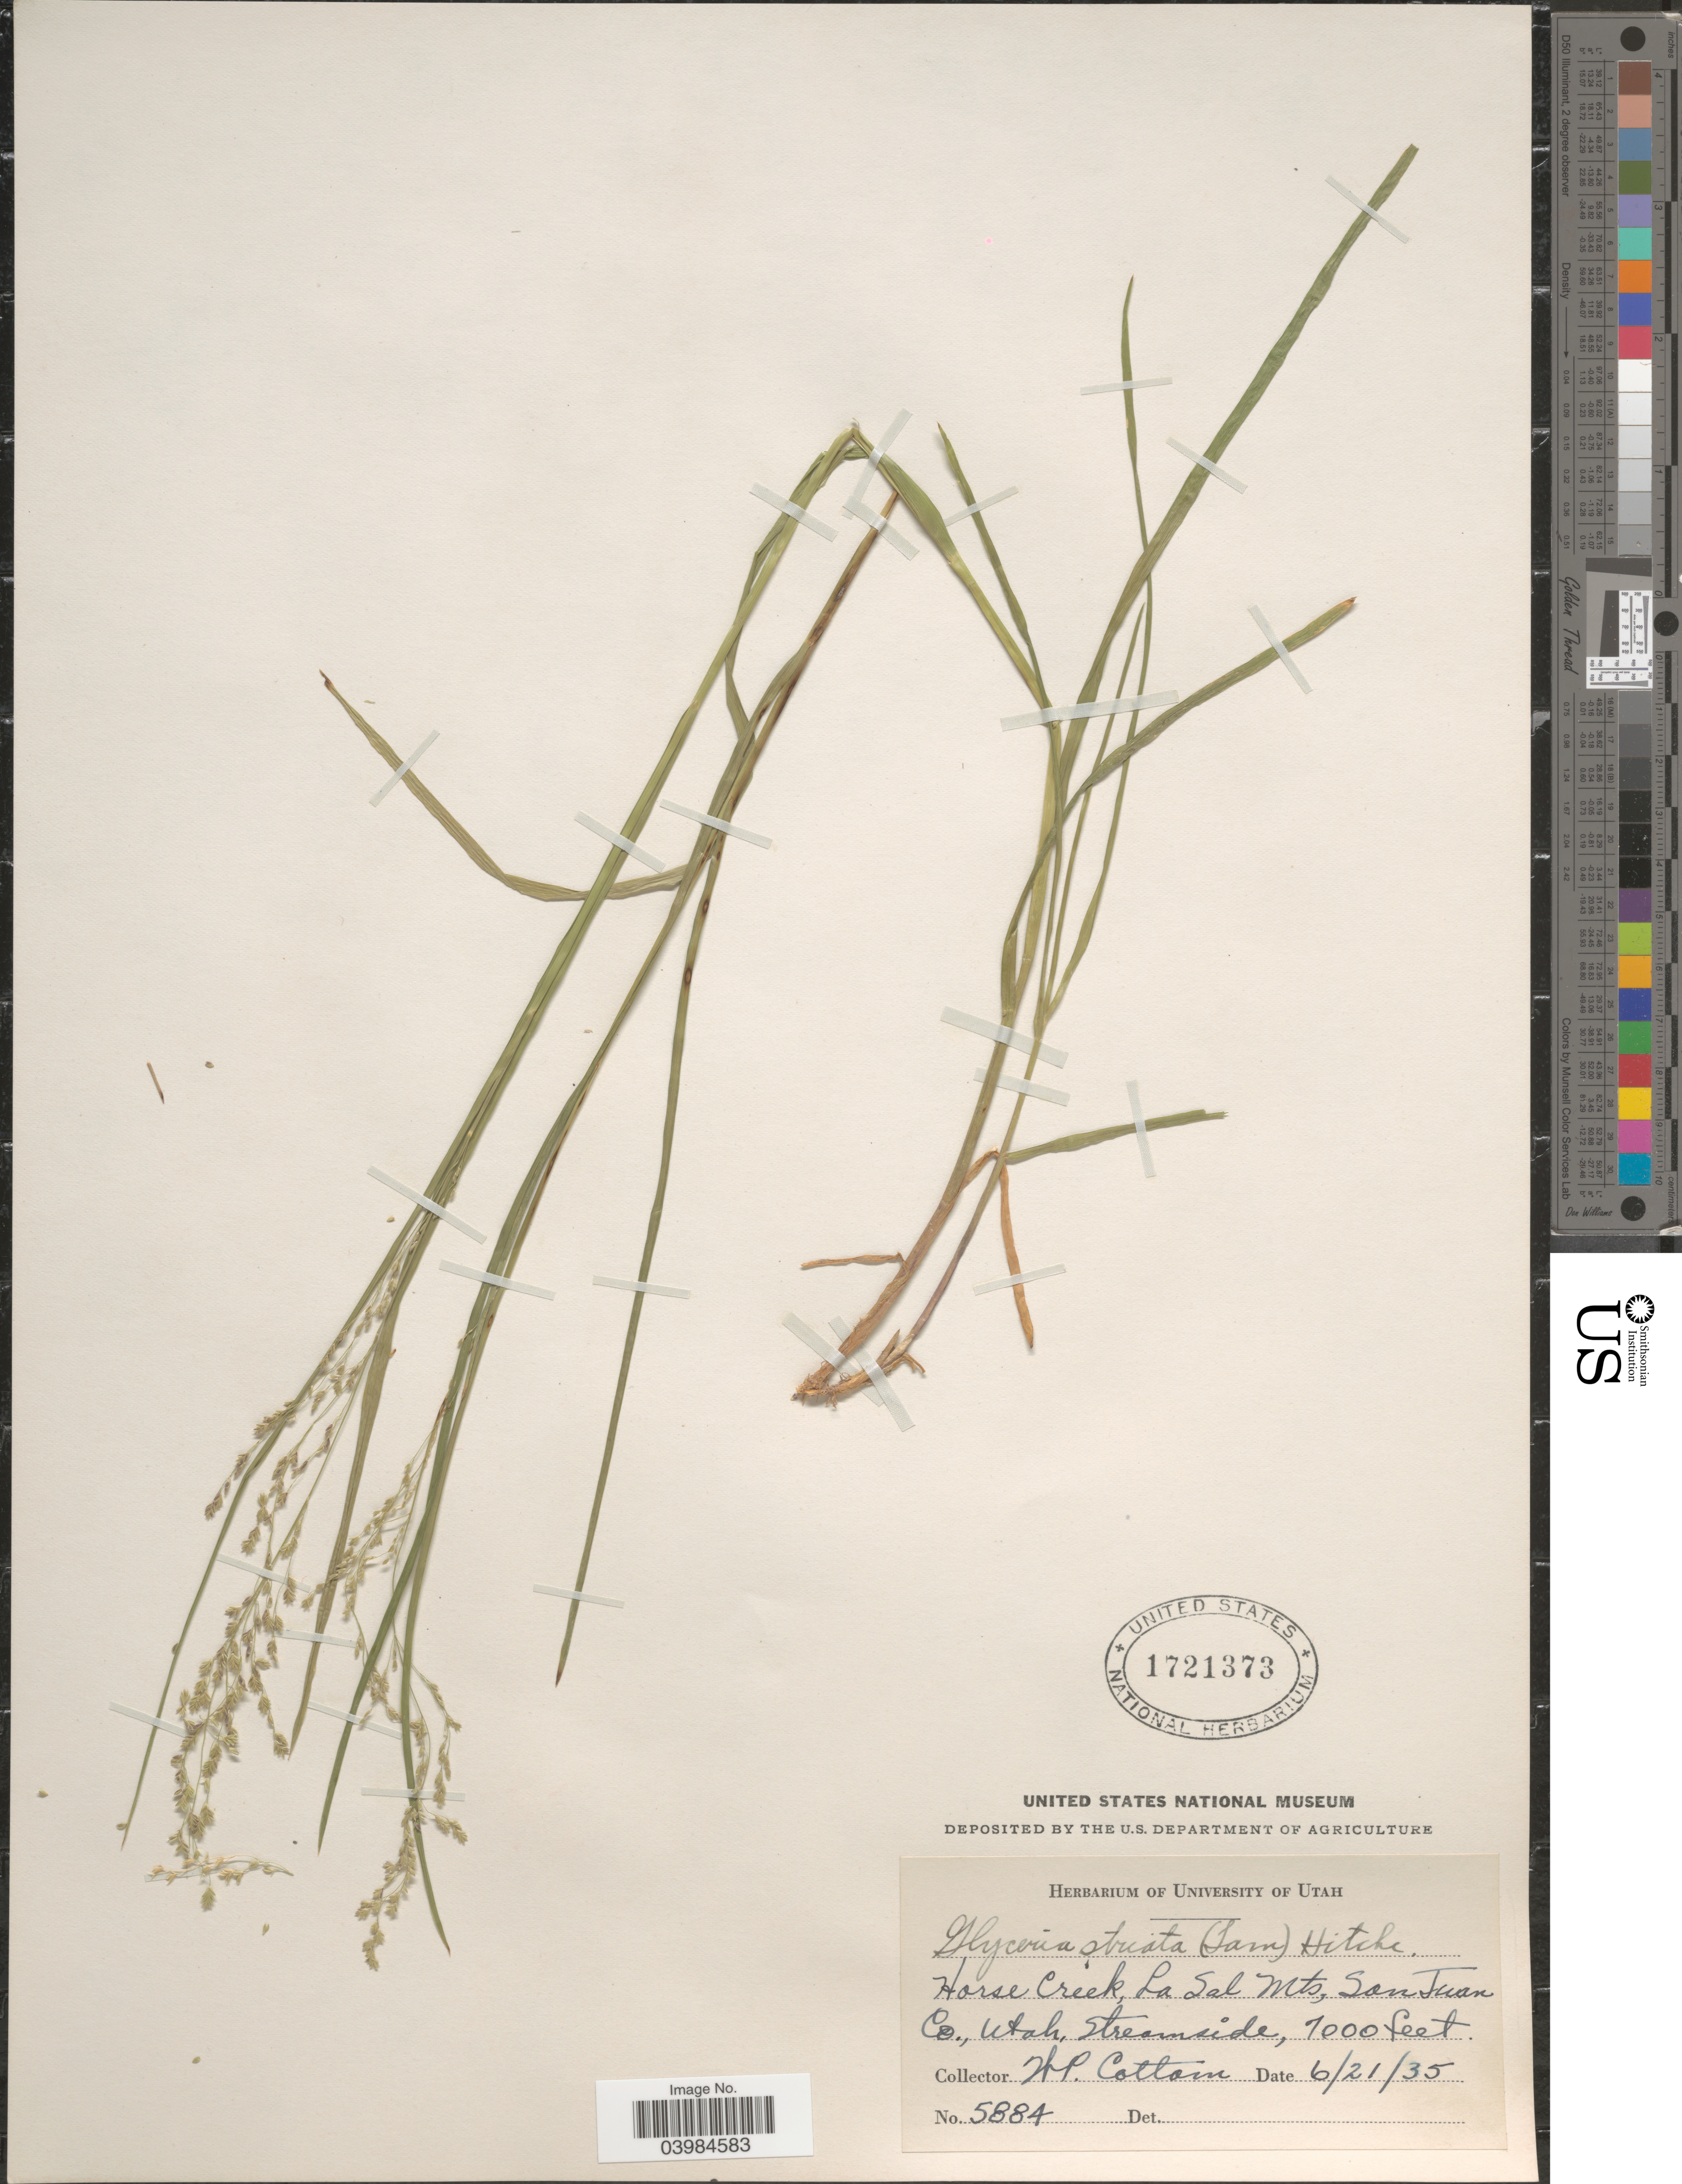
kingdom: Plantae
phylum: Tracheophyta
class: Liliopsida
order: Poales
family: Poaceae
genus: Glyceria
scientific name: Glyceria striata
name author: (Lam.) Hitchc.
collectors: W. Cottam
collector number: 5884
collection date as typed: Transcribed d/m/y: 21/6/35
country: United States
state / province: Utah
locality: Horse Creek, La Sal Mts, San Juan Co. Streamside.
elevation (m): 2134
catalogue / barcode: US 1721373